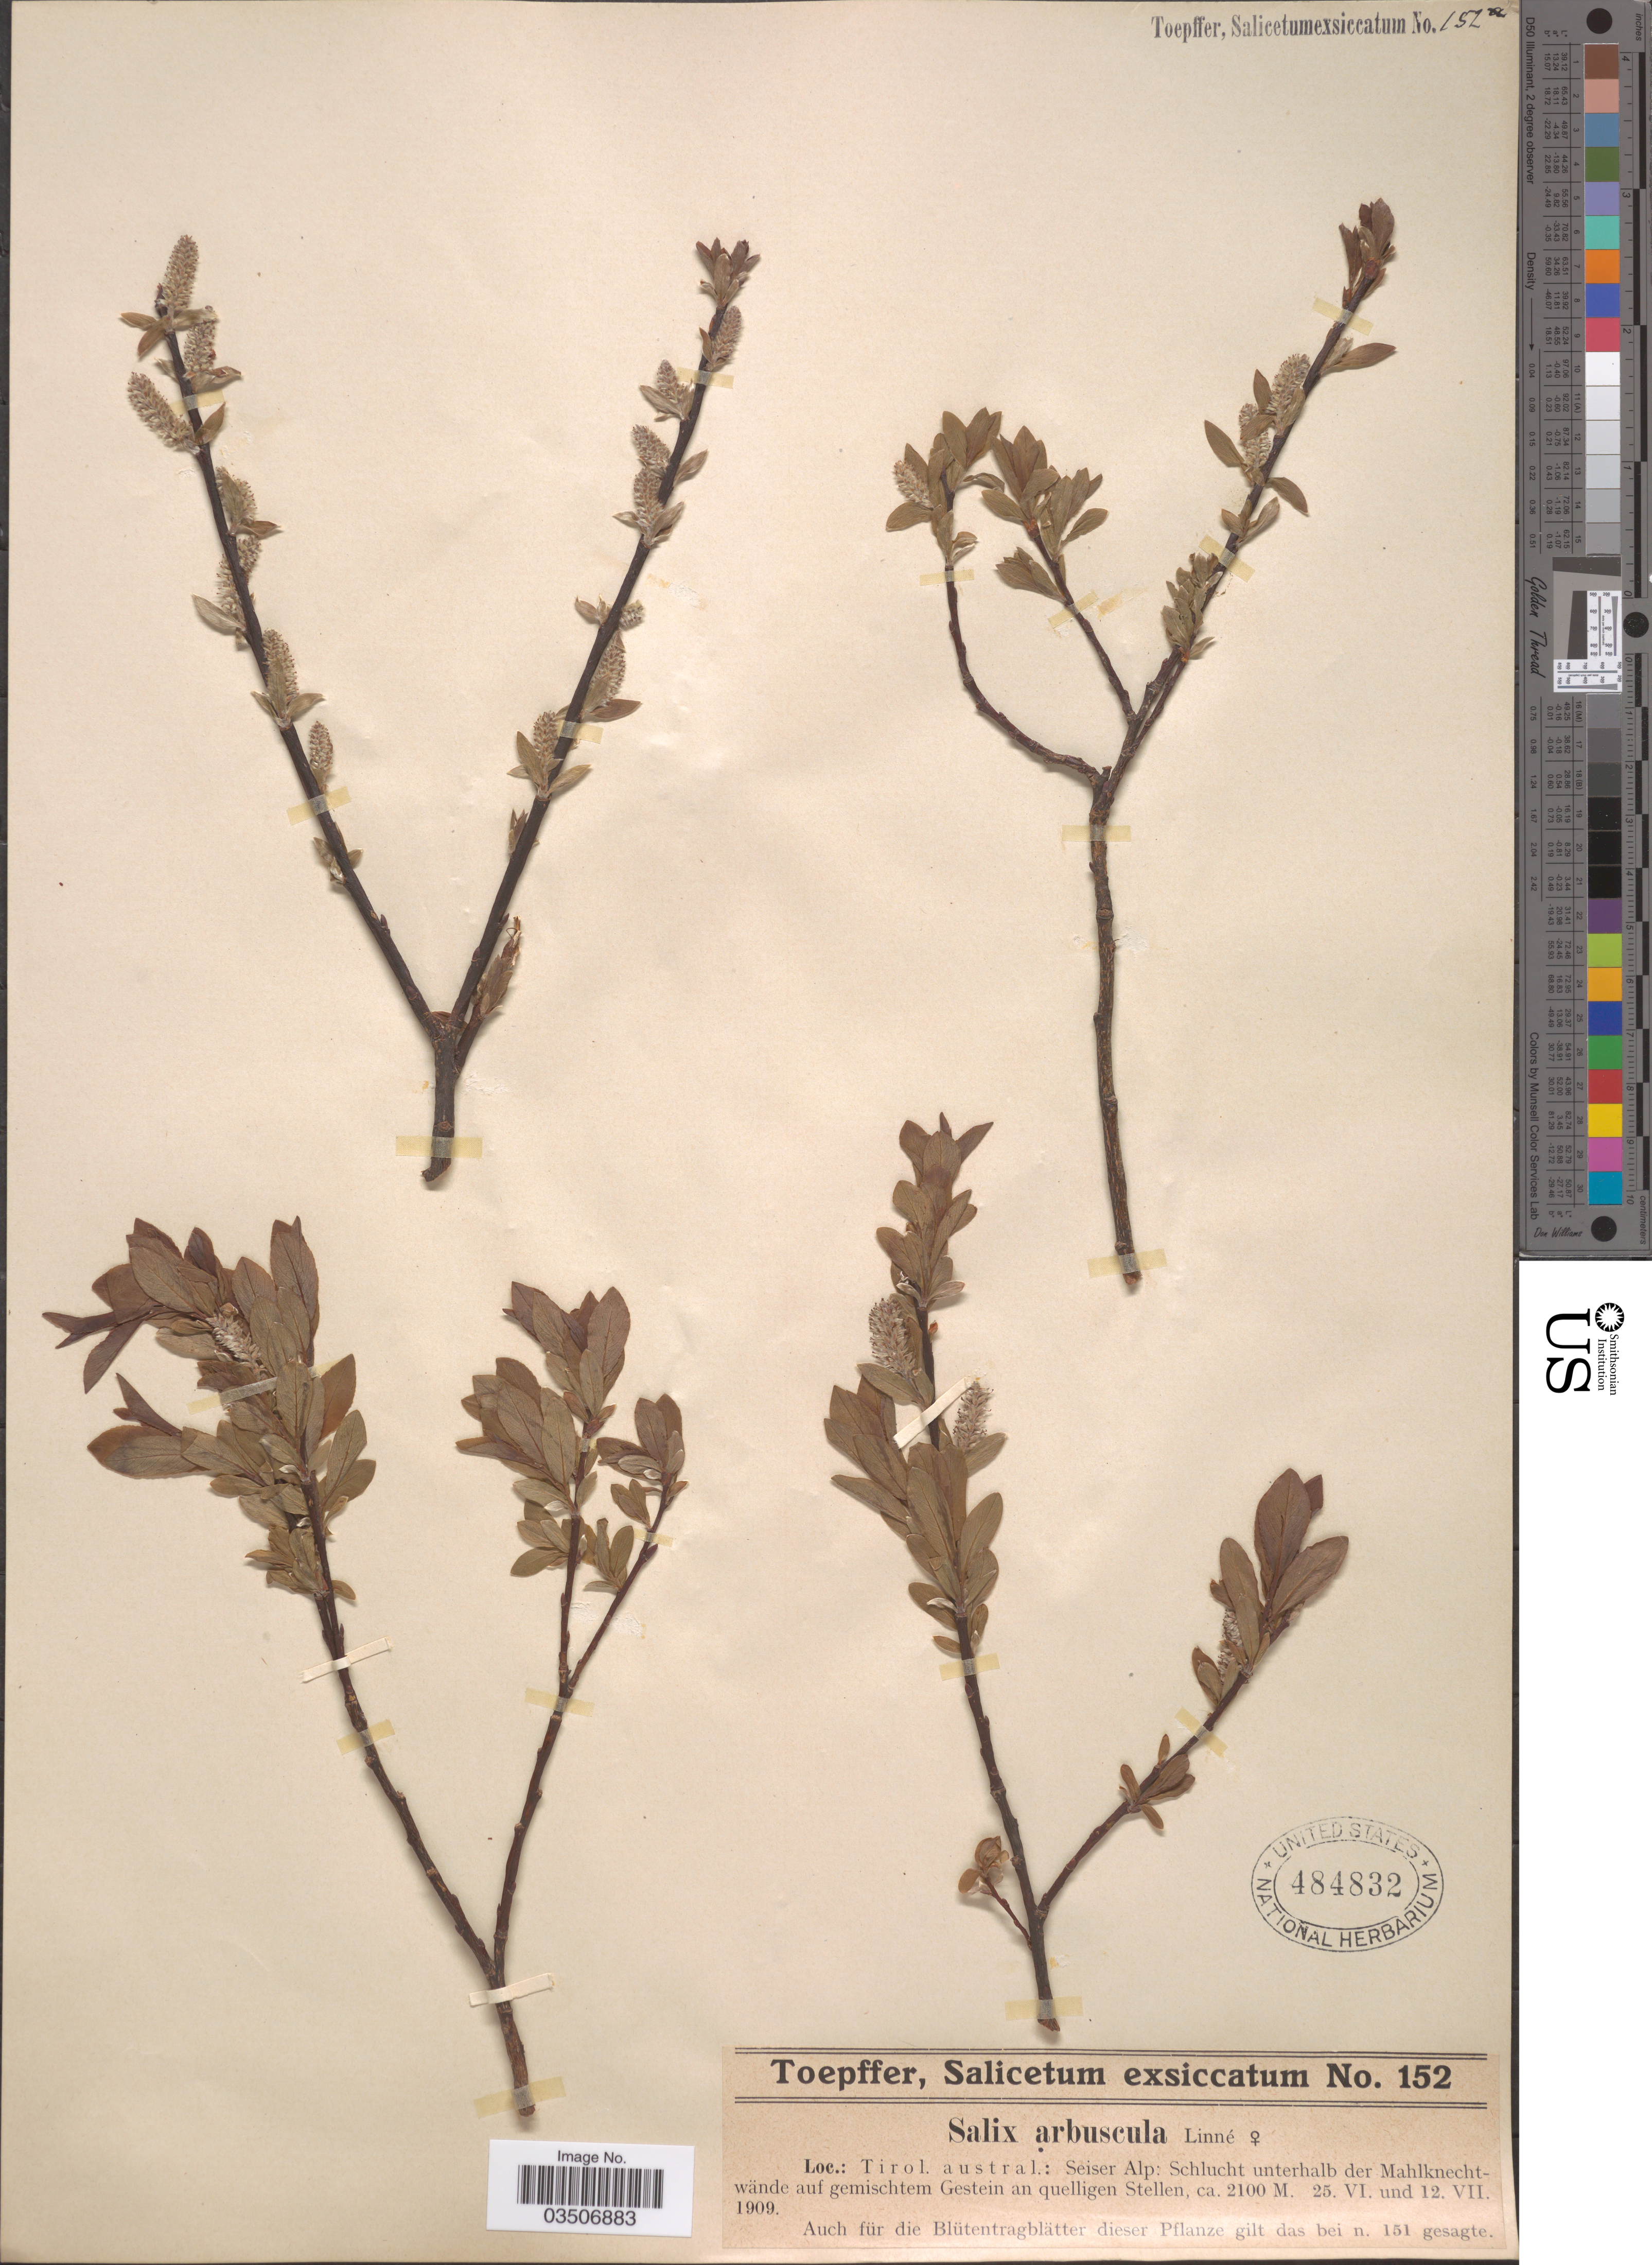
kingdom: Plantae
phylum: Tracheophyta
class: Magnoliopsida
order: Malpighiales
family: Salicaceae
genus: Salix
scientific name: Salix arbuscula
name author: L.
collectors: A. Toepffer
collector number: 152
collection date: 1909-06-25/1909-07-12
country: Austria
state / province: Styria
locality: Tirol. austral.: Seiser Alp: Schlucht unterhalb der Mahlknecht-wände auf gemischtem Gestein an quelligen Stellen.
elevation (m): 2100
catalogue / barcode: US 484832